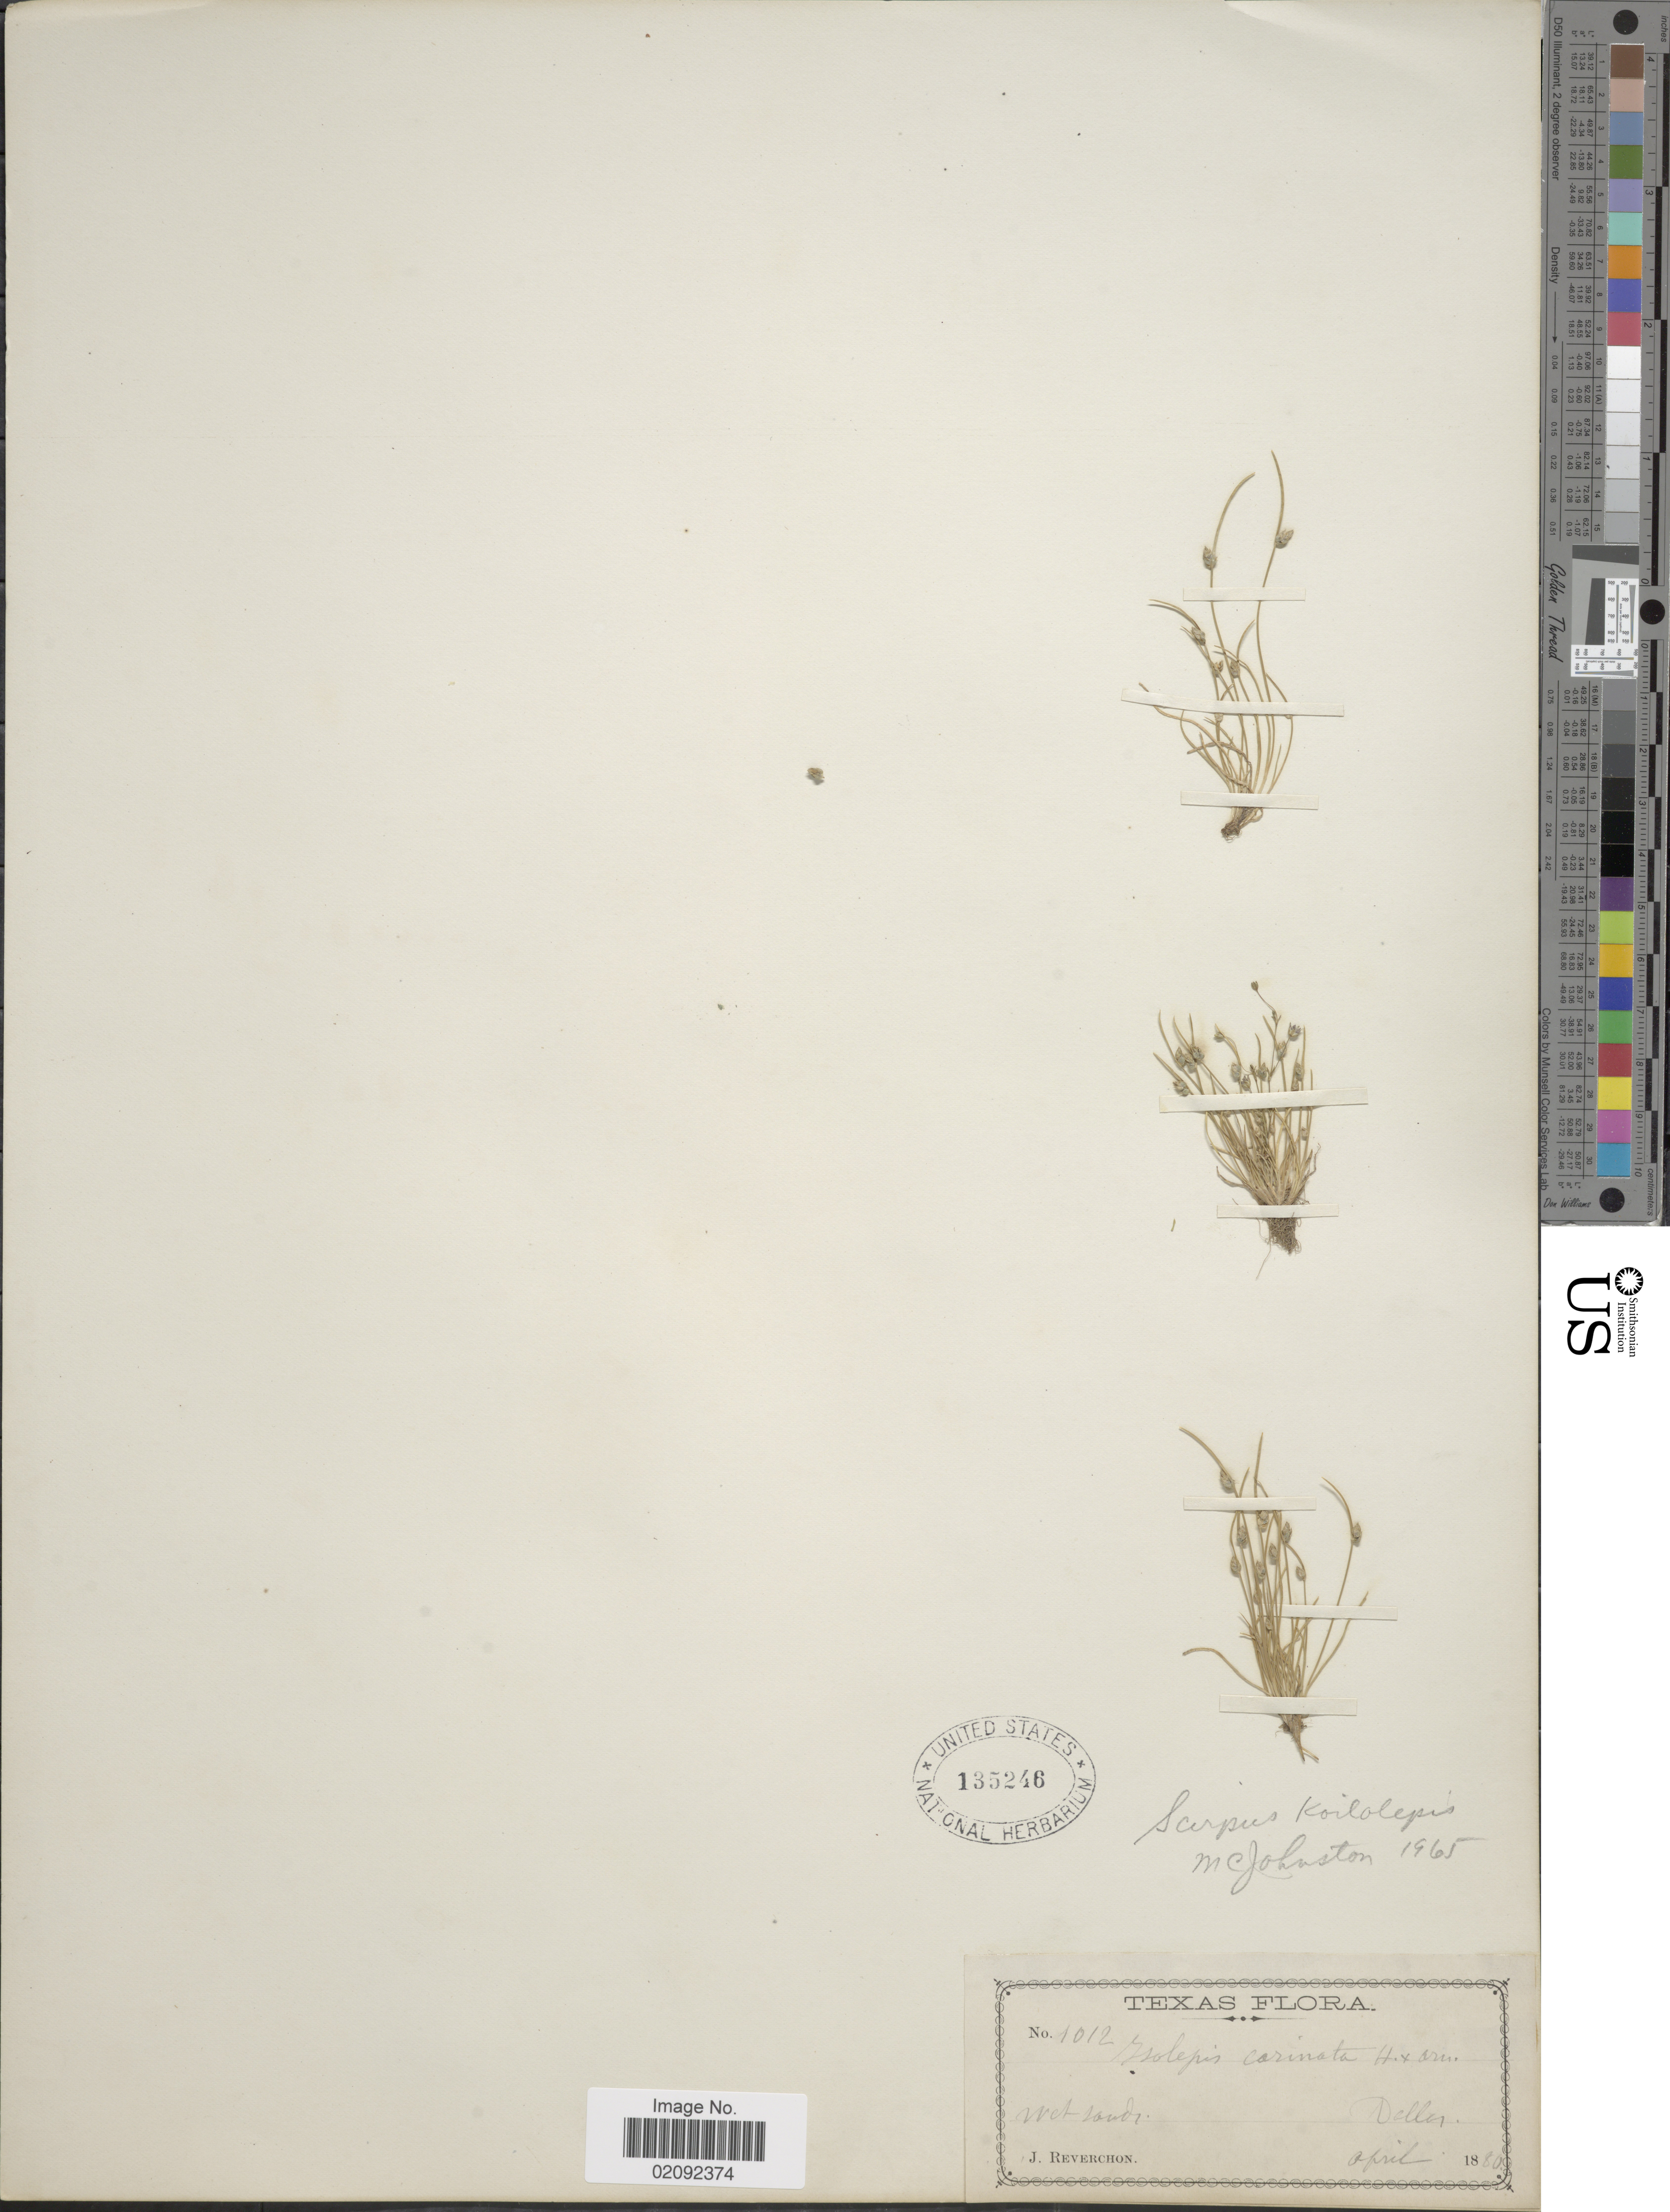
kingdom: Plantae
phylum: Tracheophyta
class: Liliopsida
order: Poales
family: Cyperaceae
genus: Isolepis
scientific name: Isolepis carinata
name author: Hook. & Arn. ex Torr.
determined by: Strong, M. T., (US), Smithsonian Institution - National Museum of Natural History (UNITED STATES)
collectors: J. Reverchon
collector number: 1012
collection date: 1880-04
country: United States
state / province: Texas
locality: Wet sands, Dallas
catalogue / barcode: US 135246